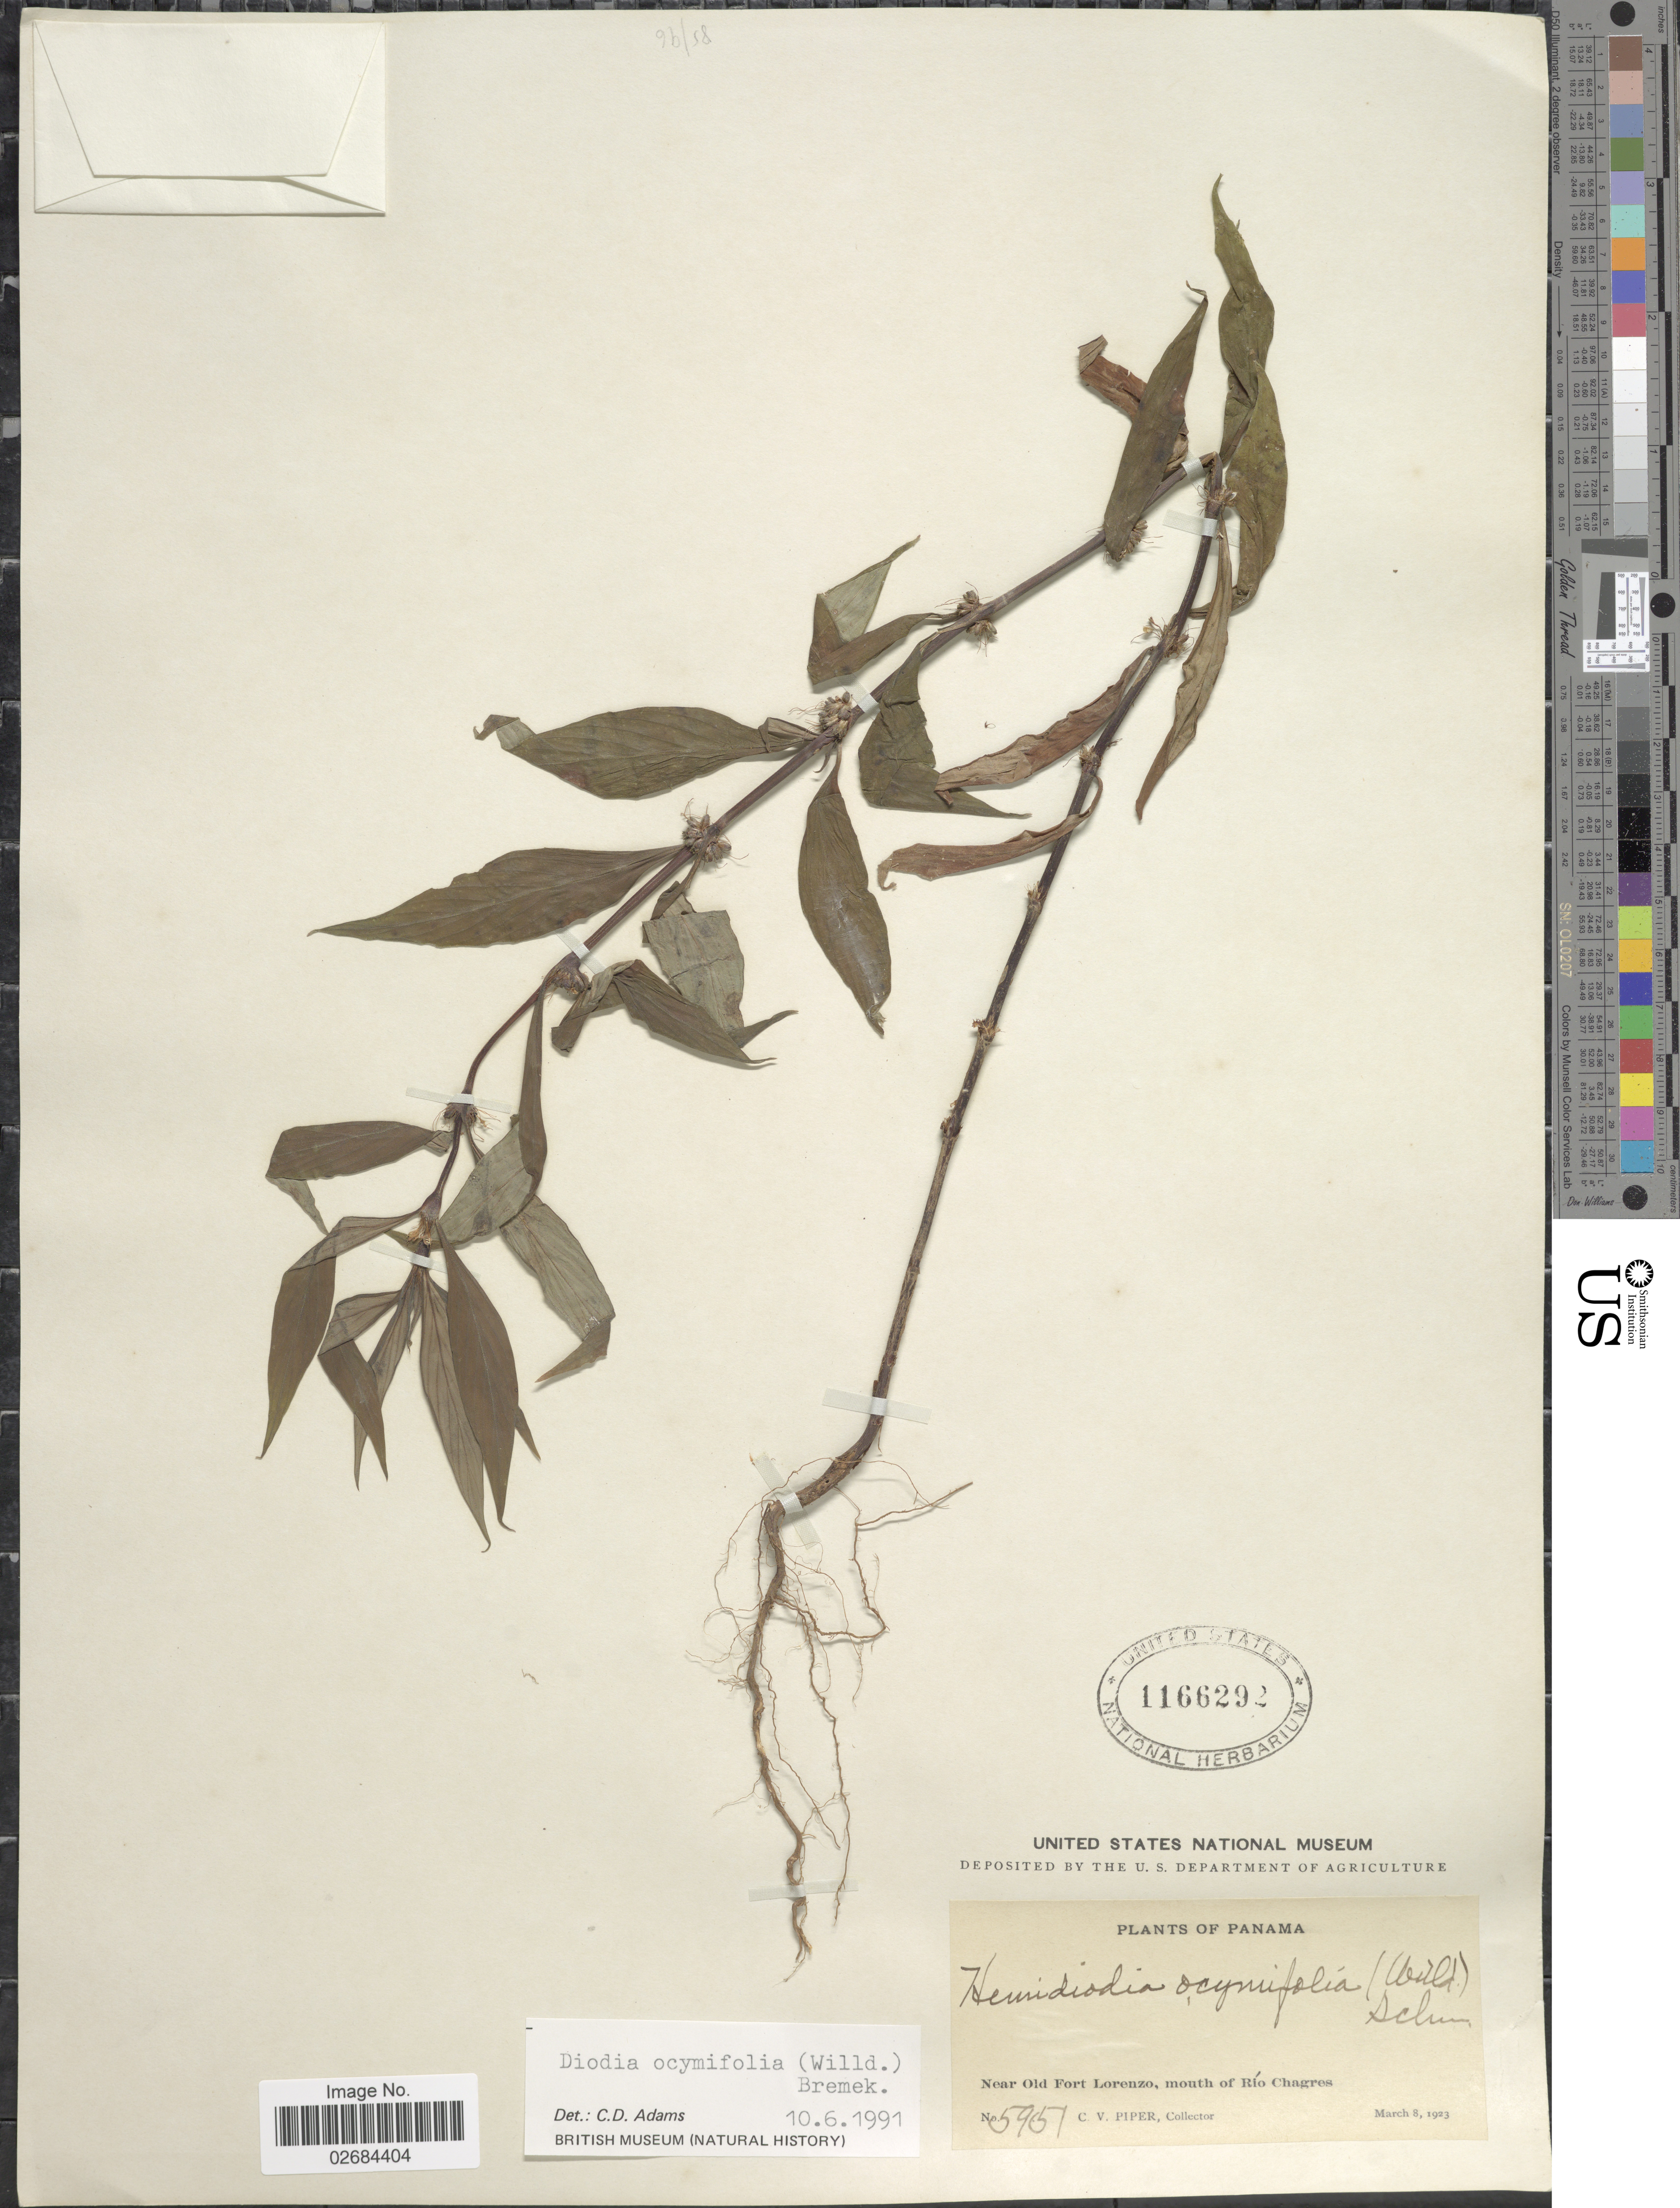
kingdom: Plantae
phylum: Tracheophyta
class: Magnoliopsida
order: Gentianales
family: Rubiaceae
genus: Diodia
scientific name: Diodia ocymifolia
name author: (Willd. ex Roem. & Schult.) Bremek.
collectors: C. V. Piper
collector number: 5951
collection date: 1923-03-08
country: Panama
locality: Near Old Fort Lorenzo, mouth of Río Chagres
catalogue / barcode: US 1166292